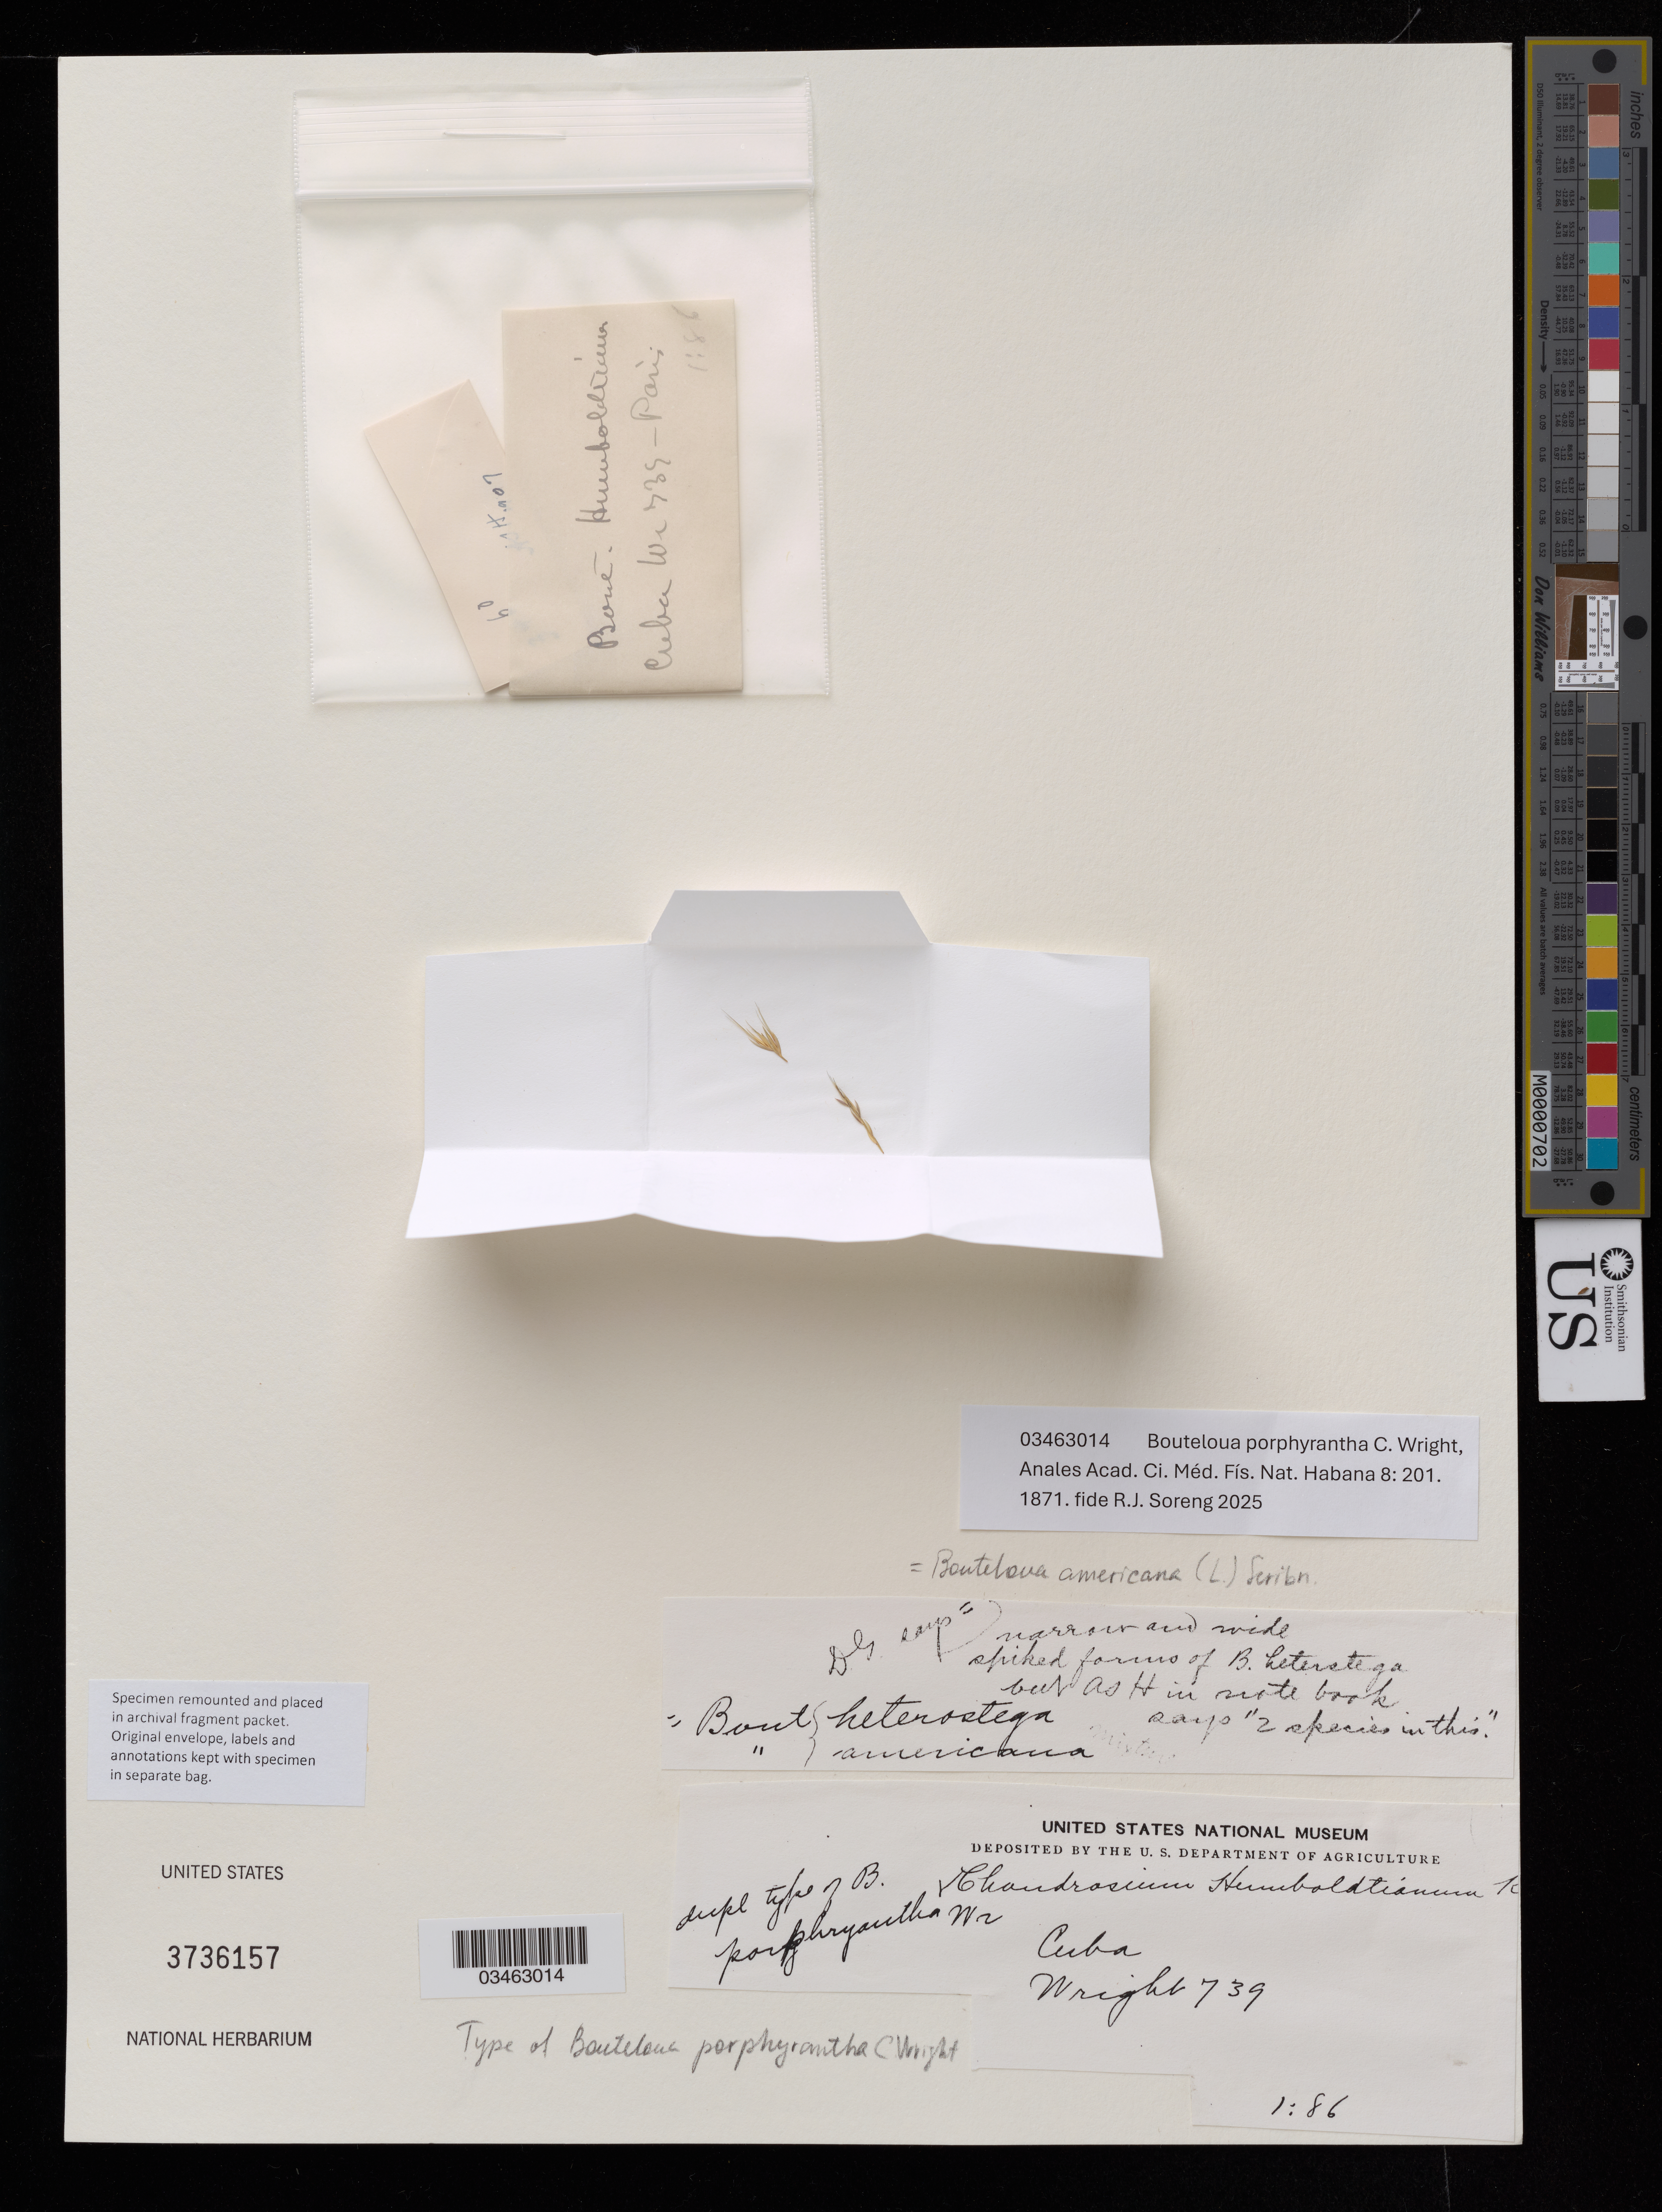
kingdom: Plantae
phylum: Tracheophyta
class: Liliopsida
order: Poales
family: Poaceae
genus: Bouteloua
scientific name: Bouteloua porphyrantha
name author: C. Wright in Sauvalle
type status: Syntype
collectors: C. Wright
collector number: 739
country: Cuba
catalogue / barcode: US 3736157